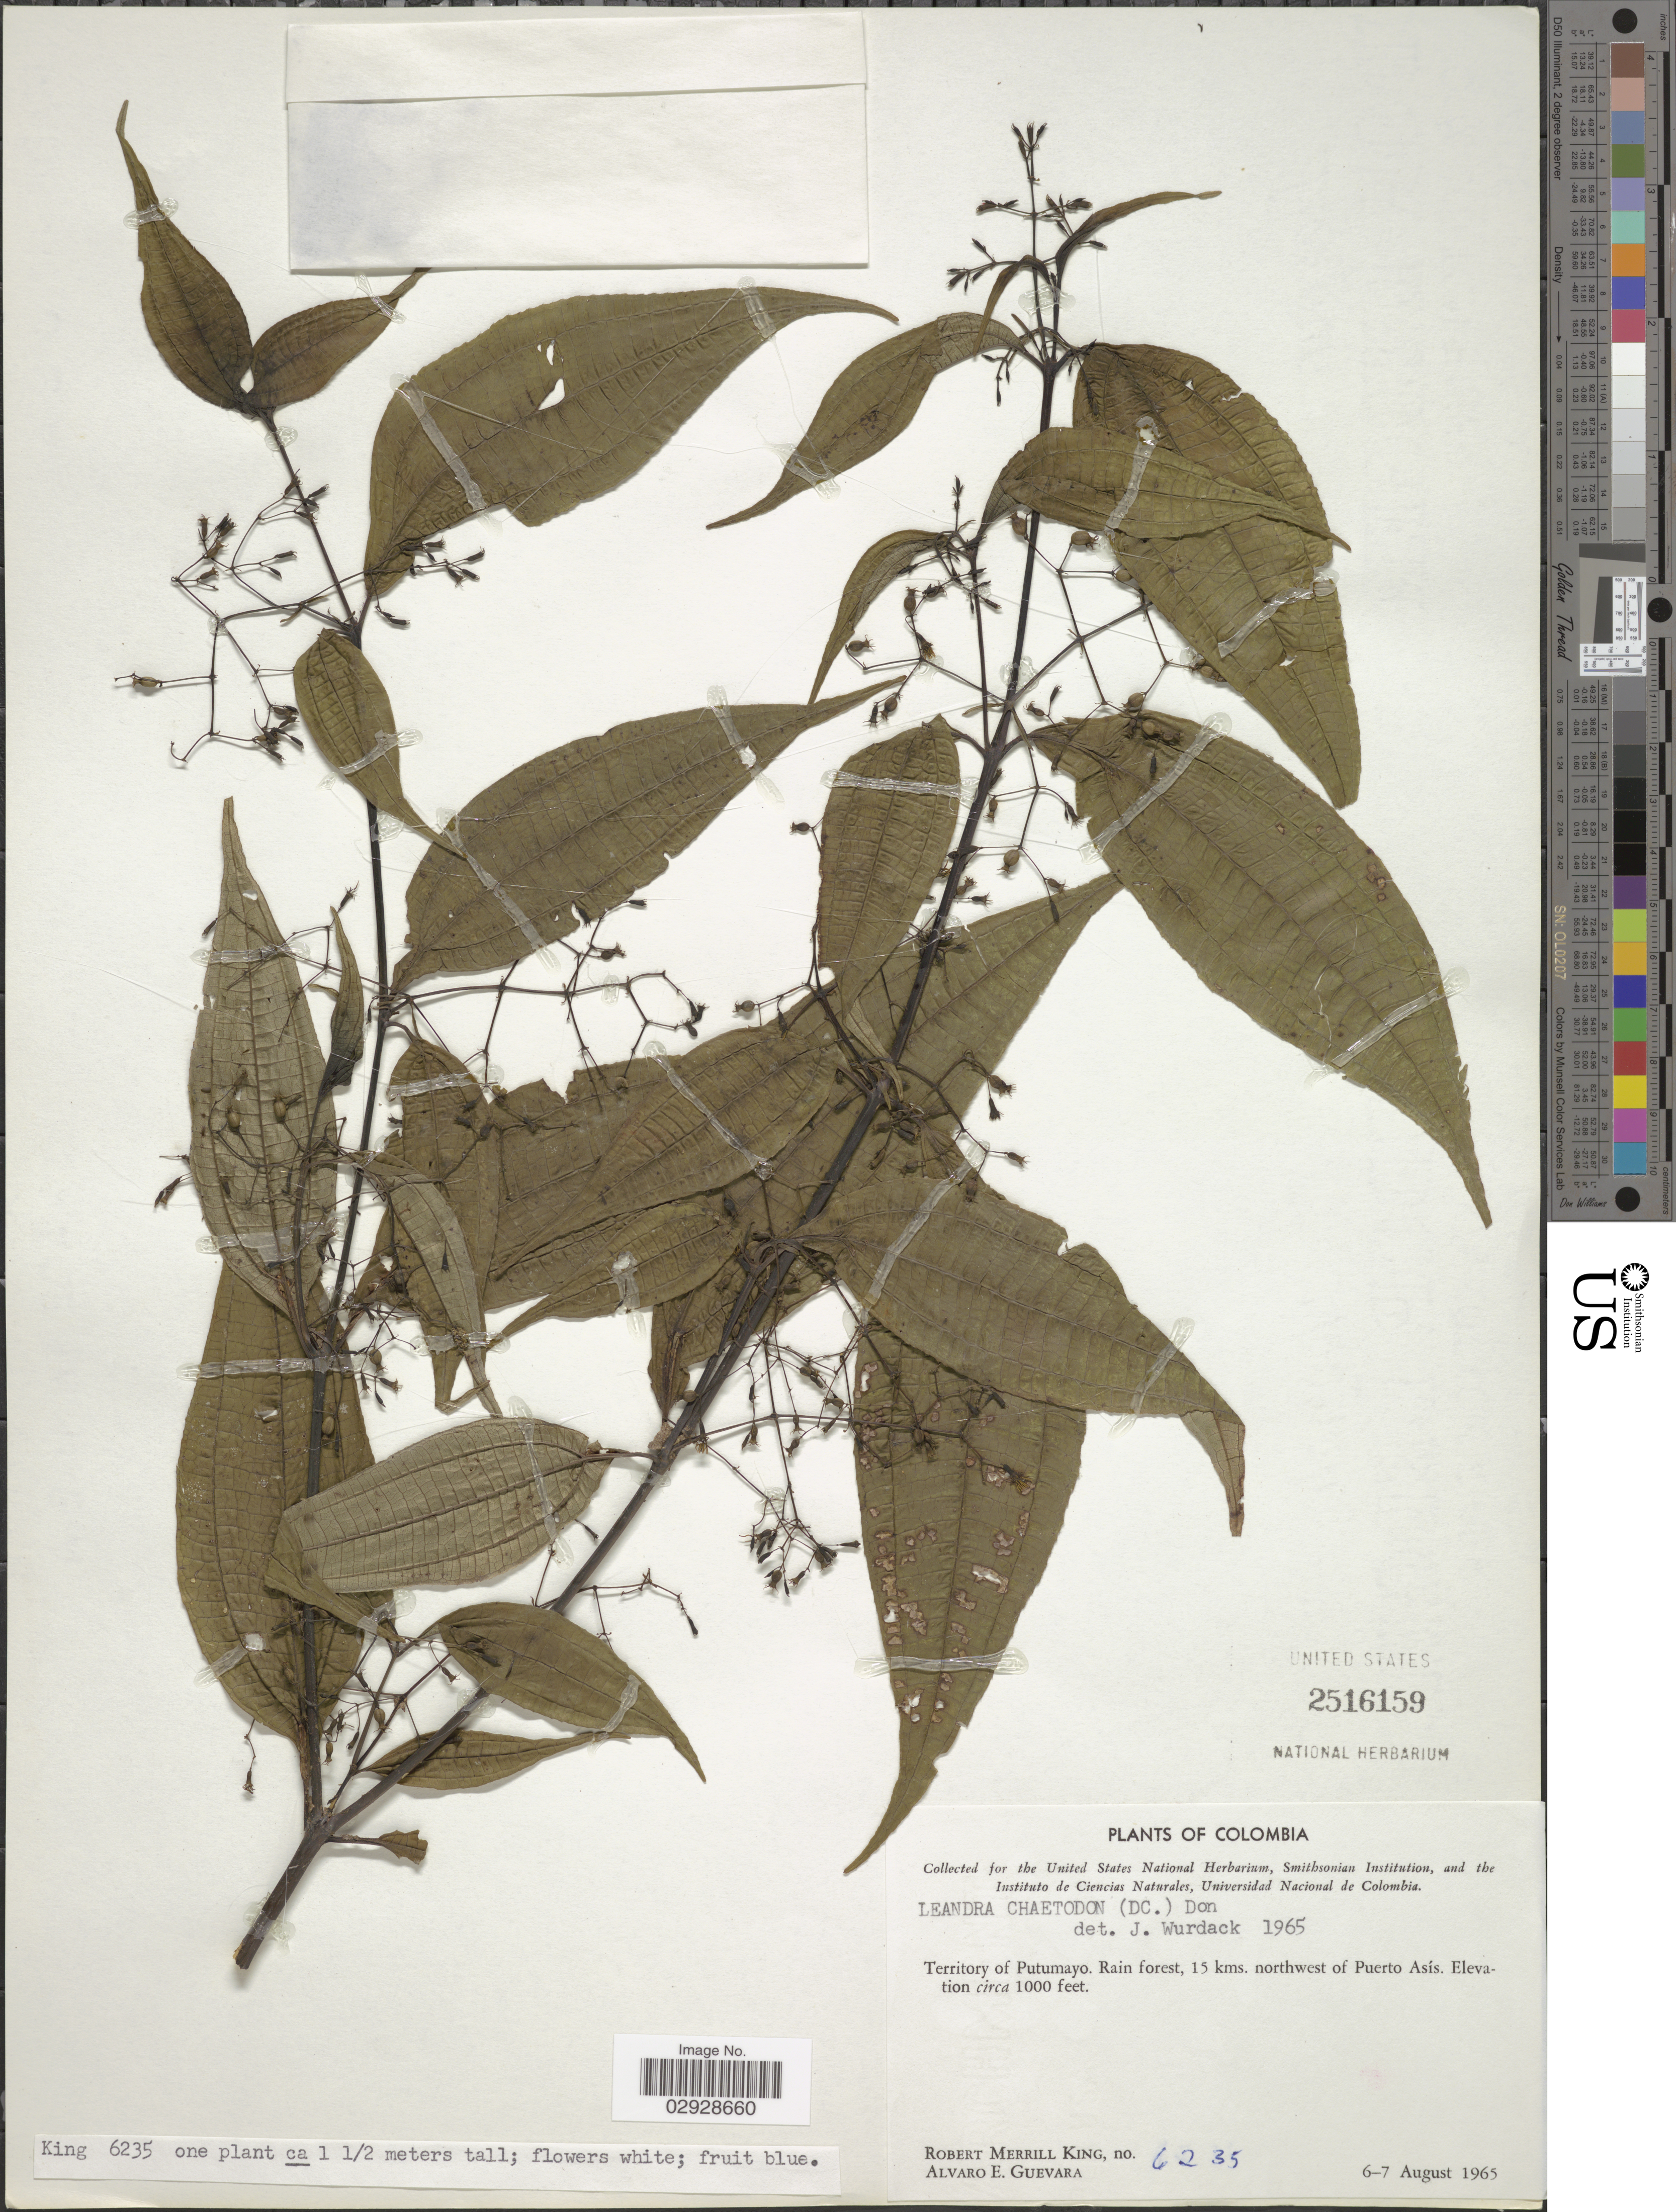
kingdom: Plantae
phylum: Tracheophyta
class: Magnoliopsida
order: Myrtales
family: Melastomataceae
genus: Leandra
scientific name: Leandra chaetodon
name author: (DC.) Cogn.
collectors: R. M. King & A. E. Guevara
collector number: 6235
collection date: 1965-08-06/1965-08-07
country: Colombia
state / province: Putumayo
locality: Territory of Putumayo. Rain forest, 15 kms. northwest of Puerto Asís.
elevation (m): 305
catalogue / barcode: US 2516159